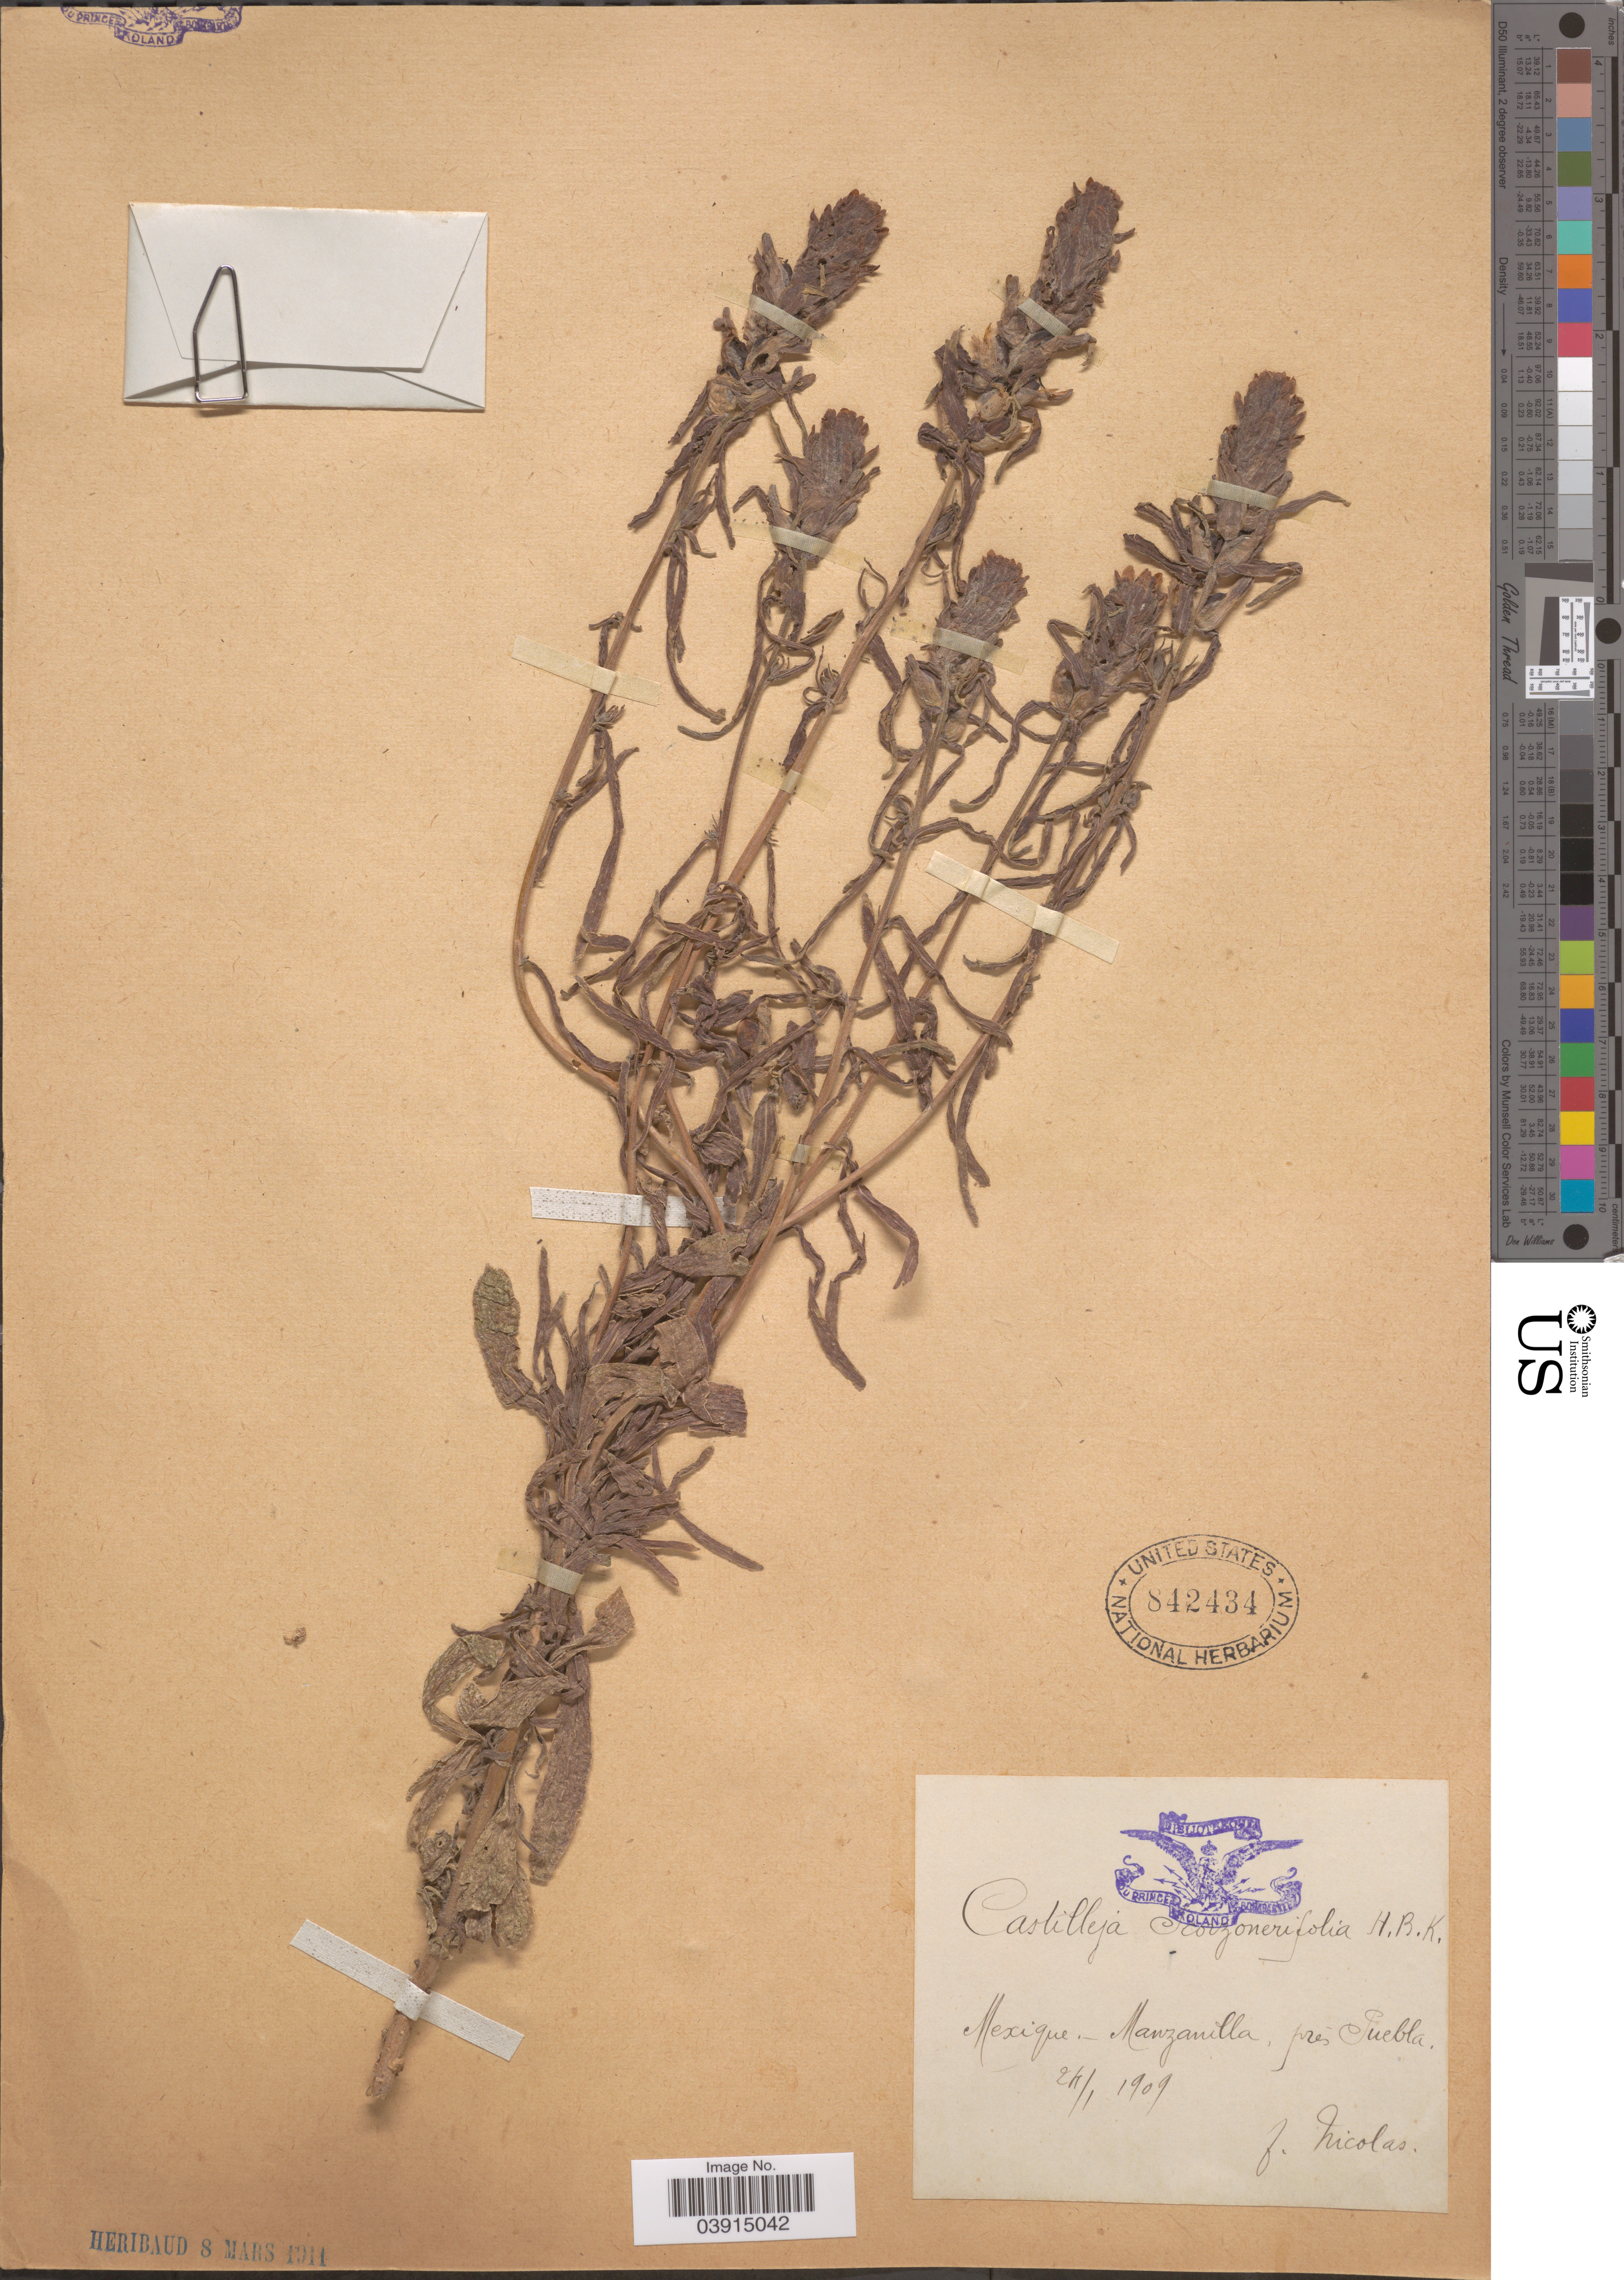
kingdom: Plantae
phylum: Tracheophyta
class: Magnoliopsida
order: Lamiales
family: Orobanchaceae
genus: Castilleja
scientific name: Castilleja arvensis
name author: Schltdl. & Cham.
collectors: F. Nicolas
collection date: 1909-01-24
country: Mexico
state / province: Puebla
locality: Manzanilla, prés Puebla.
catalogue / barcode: US 842434